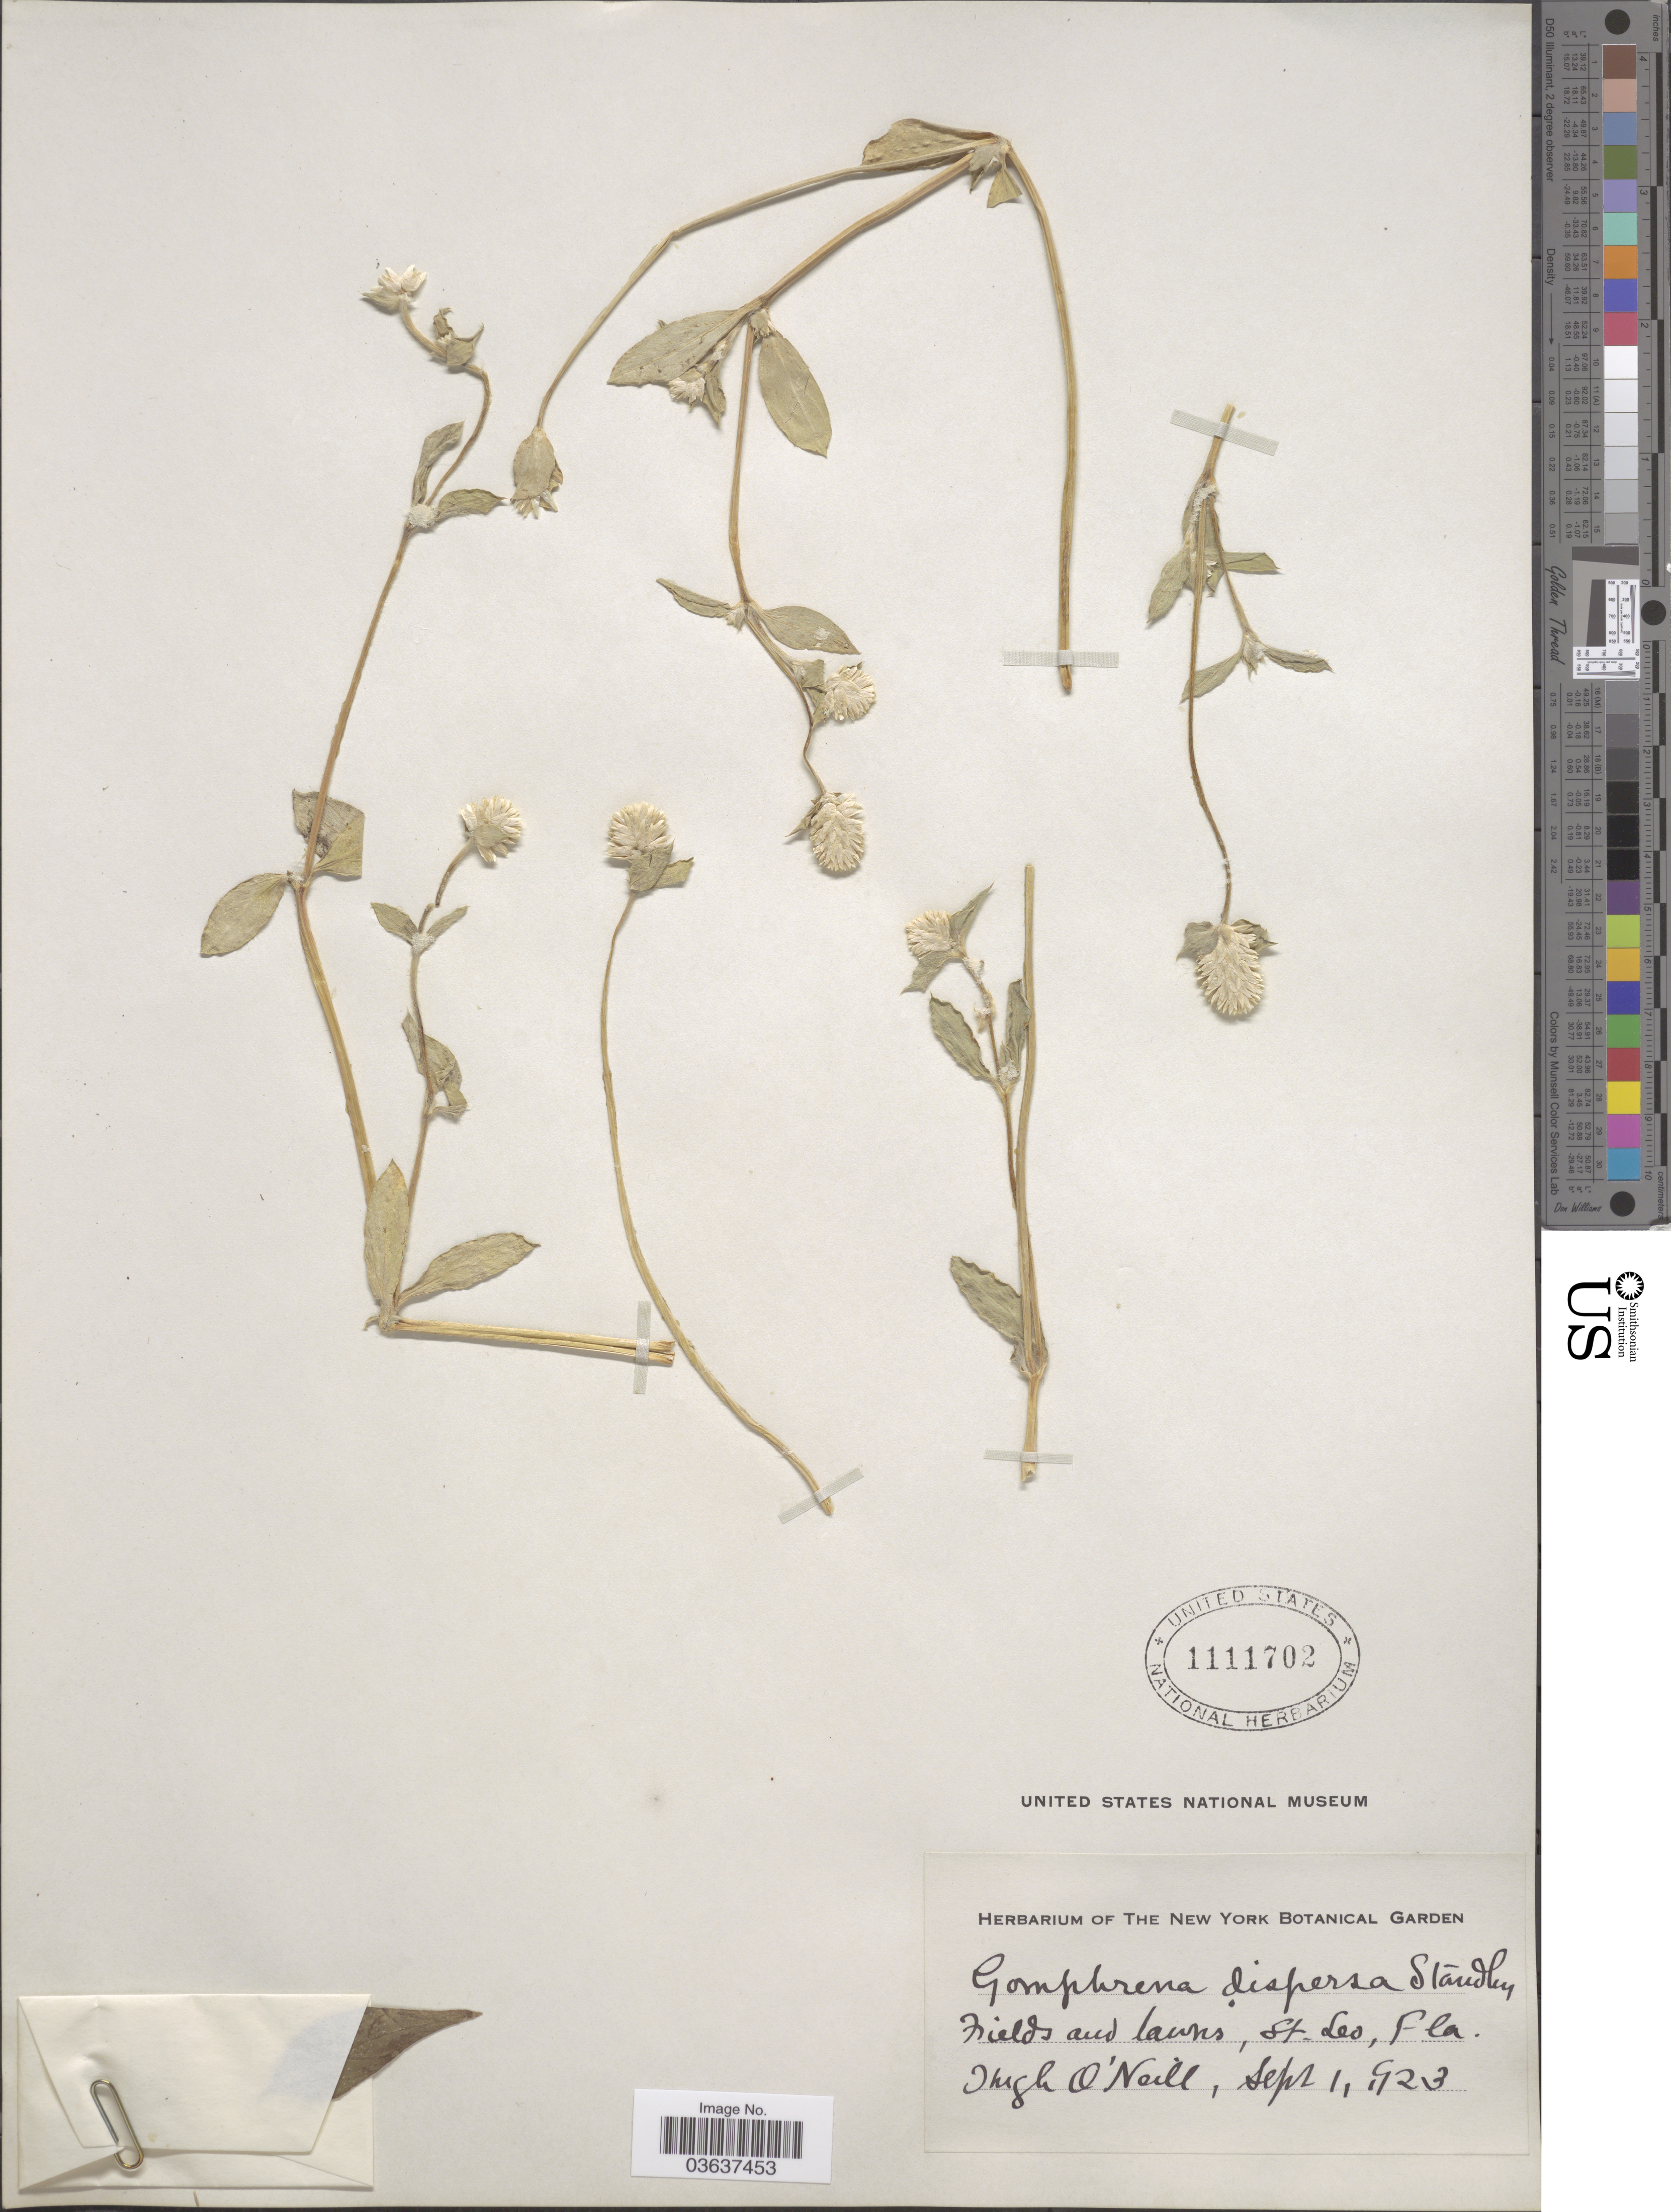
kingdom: Plantae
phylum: Tracheophyta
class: Magnoliopsida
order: Caryophyllales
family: Amaranthaceae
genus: Gomphrena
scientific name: Gomphrena dispersa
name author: Standl.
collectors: H. O'Neill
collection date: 1923-09-11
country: United States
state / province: Florida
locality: St. Leo.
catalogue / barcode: US 1111702